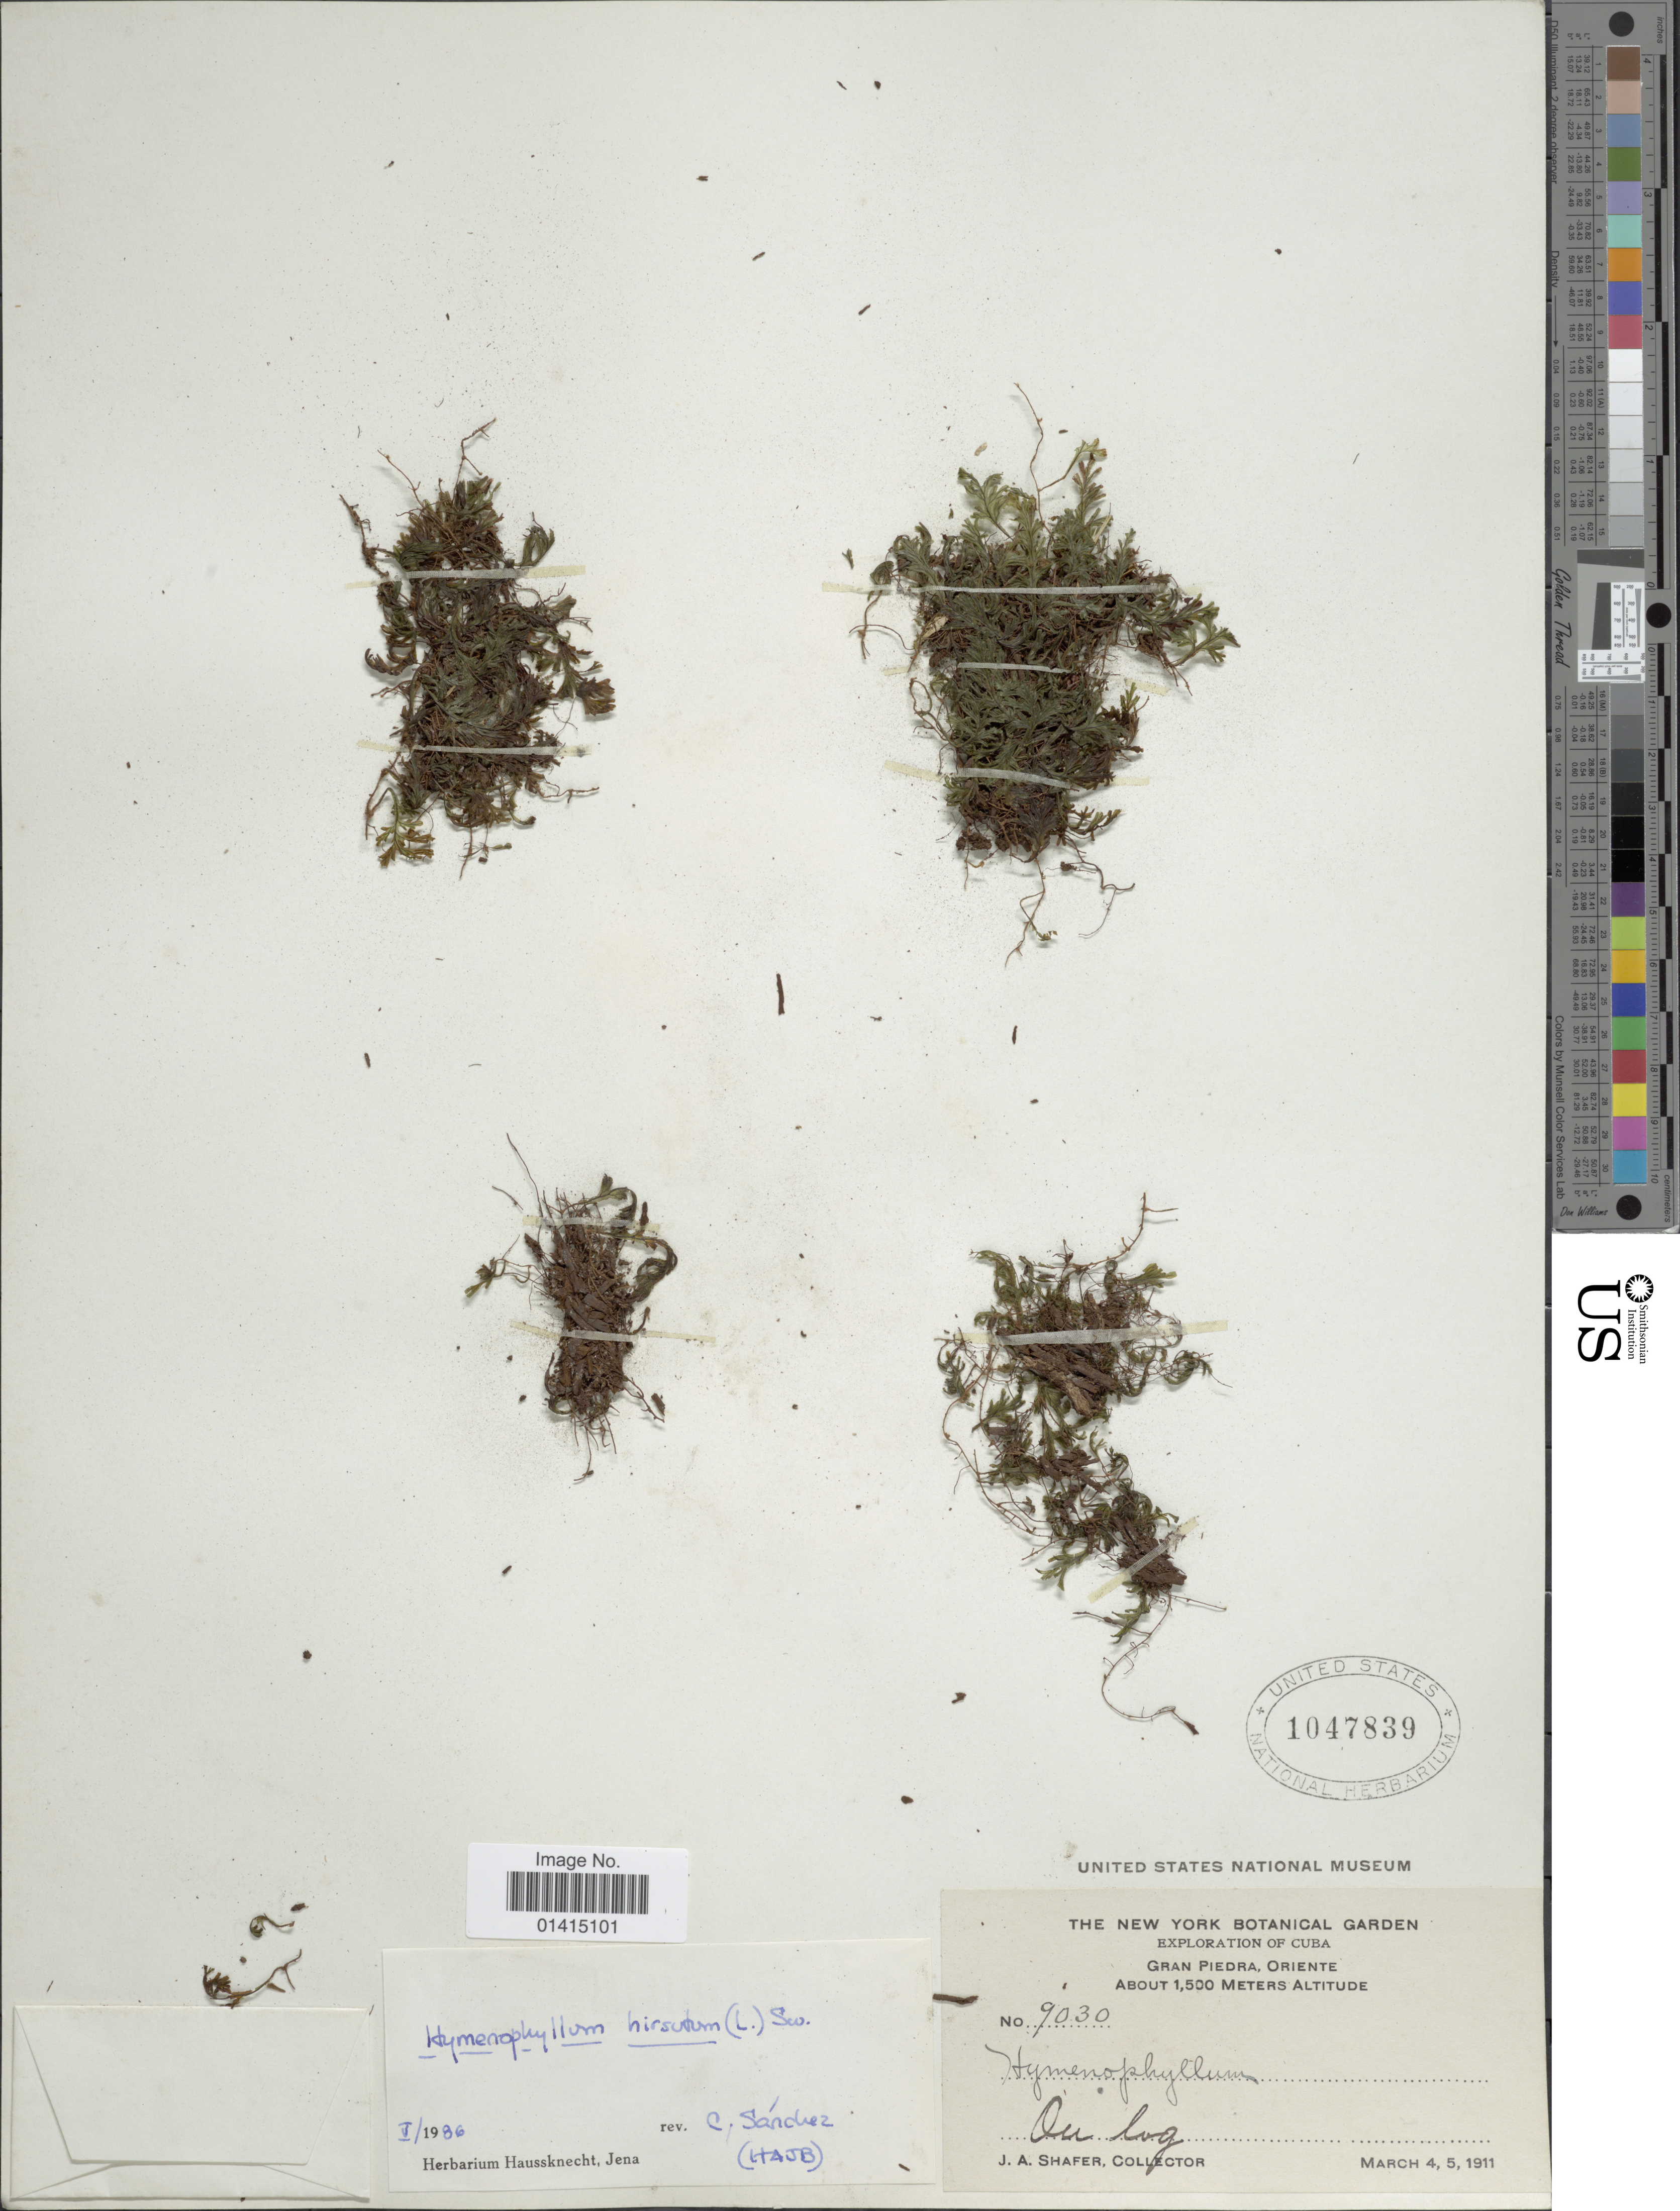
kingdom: Plantae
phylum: Tracheophyta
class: Polypodiopsida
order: Hymenophyllales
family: Hymenophyllaceae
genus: Hymenophyllum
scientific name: Hymenophyllum hirsutum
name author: (L.) Sw.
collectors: J. A. Shafer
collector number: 9030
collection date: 1911-03-04/1911-03-05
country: Cuba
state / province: Oriente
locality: Gran Piedra, Oriente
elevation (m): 1500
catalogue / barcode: US 1047839